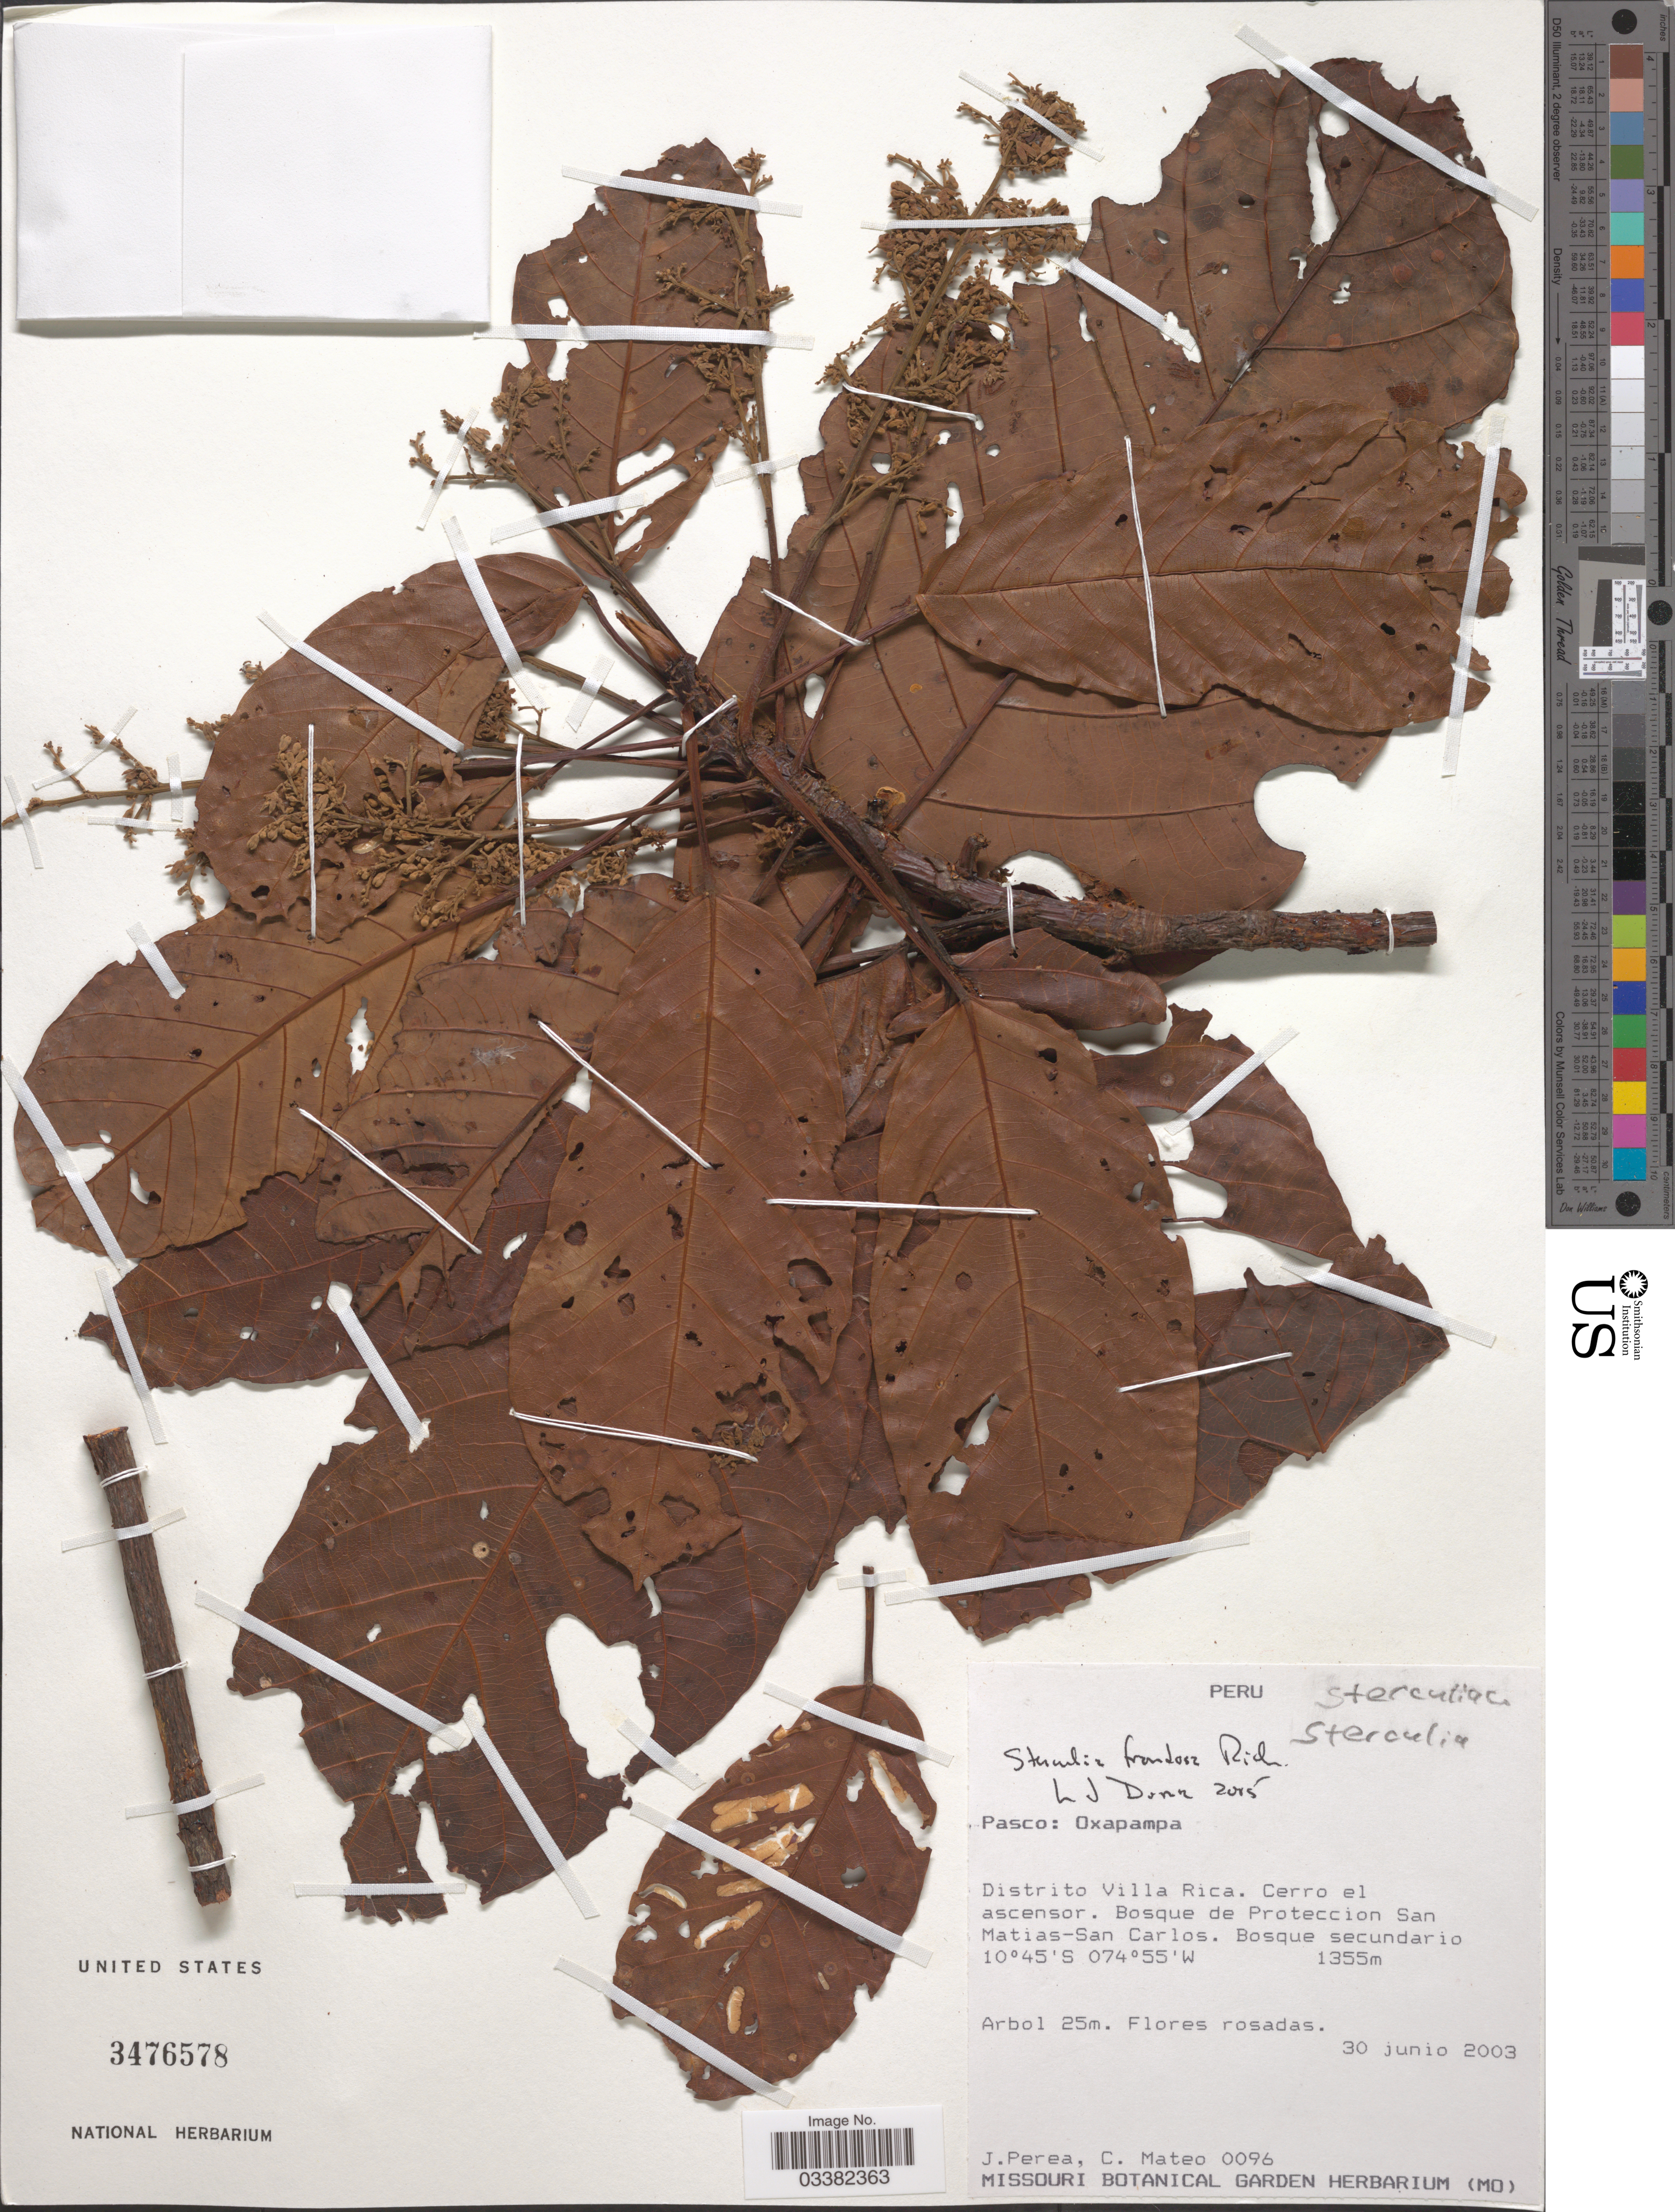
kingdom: Plantae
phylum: Tracheophyta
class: Magnoliopsida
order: Malvales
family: Malvaceae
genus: Sterculia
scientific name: Sterculia frondosa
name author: Rich.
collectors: J. Perea & C. Mateo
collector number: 0096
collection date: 2003-06-30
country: Peru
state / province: Pasco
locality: Oxapampa. Distrito Villa Rica. Cerro el ascensor. Bosque de Proteccion San Matias-San Carlos.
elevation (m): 1355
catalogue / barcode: US 3476578